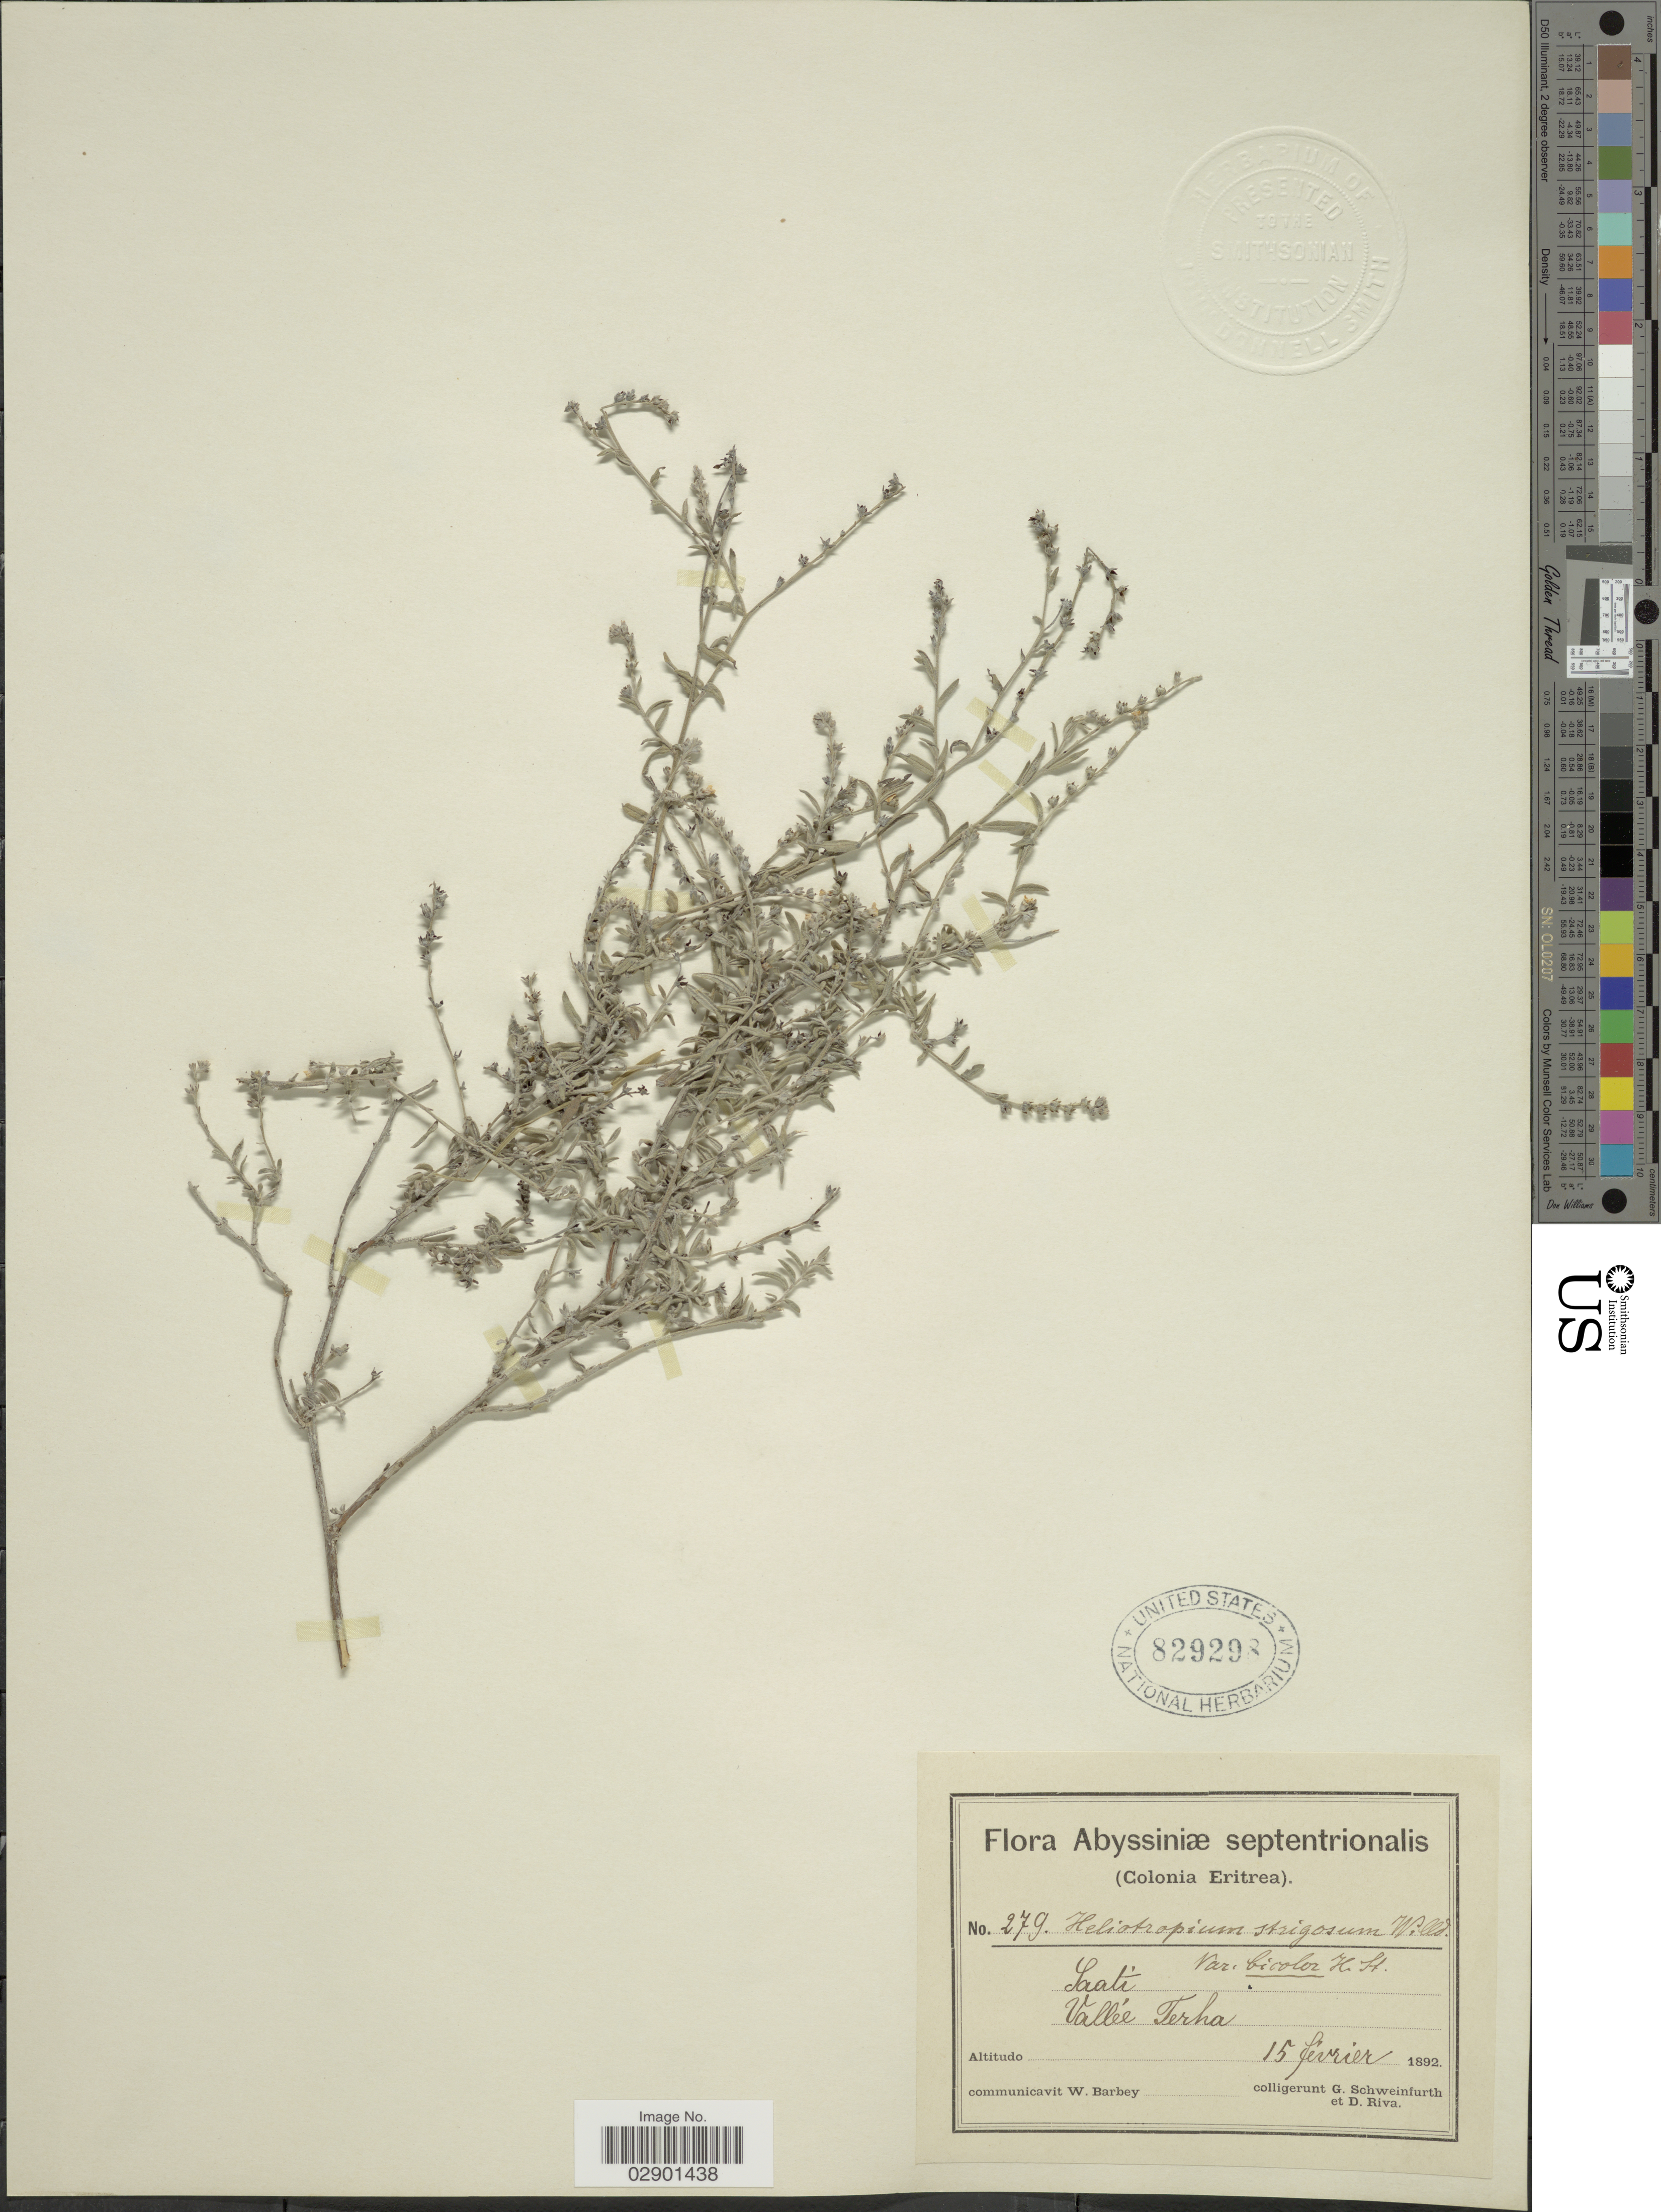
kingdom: Plantae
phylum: Tracheophyta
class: Magnoliopsida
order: Boraginales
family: Heliotropiaceae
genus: Heliotropium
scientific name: Heliotropium strigosum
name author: Willd.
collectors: G. A. Schweinfurth (herbarium) & D. Riva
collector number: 279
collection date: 1892-02-15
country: Eritrea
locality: Abyssiniæ. (Colonia Eritrea). Saati, Vallée Terha.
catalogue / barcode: US 829298